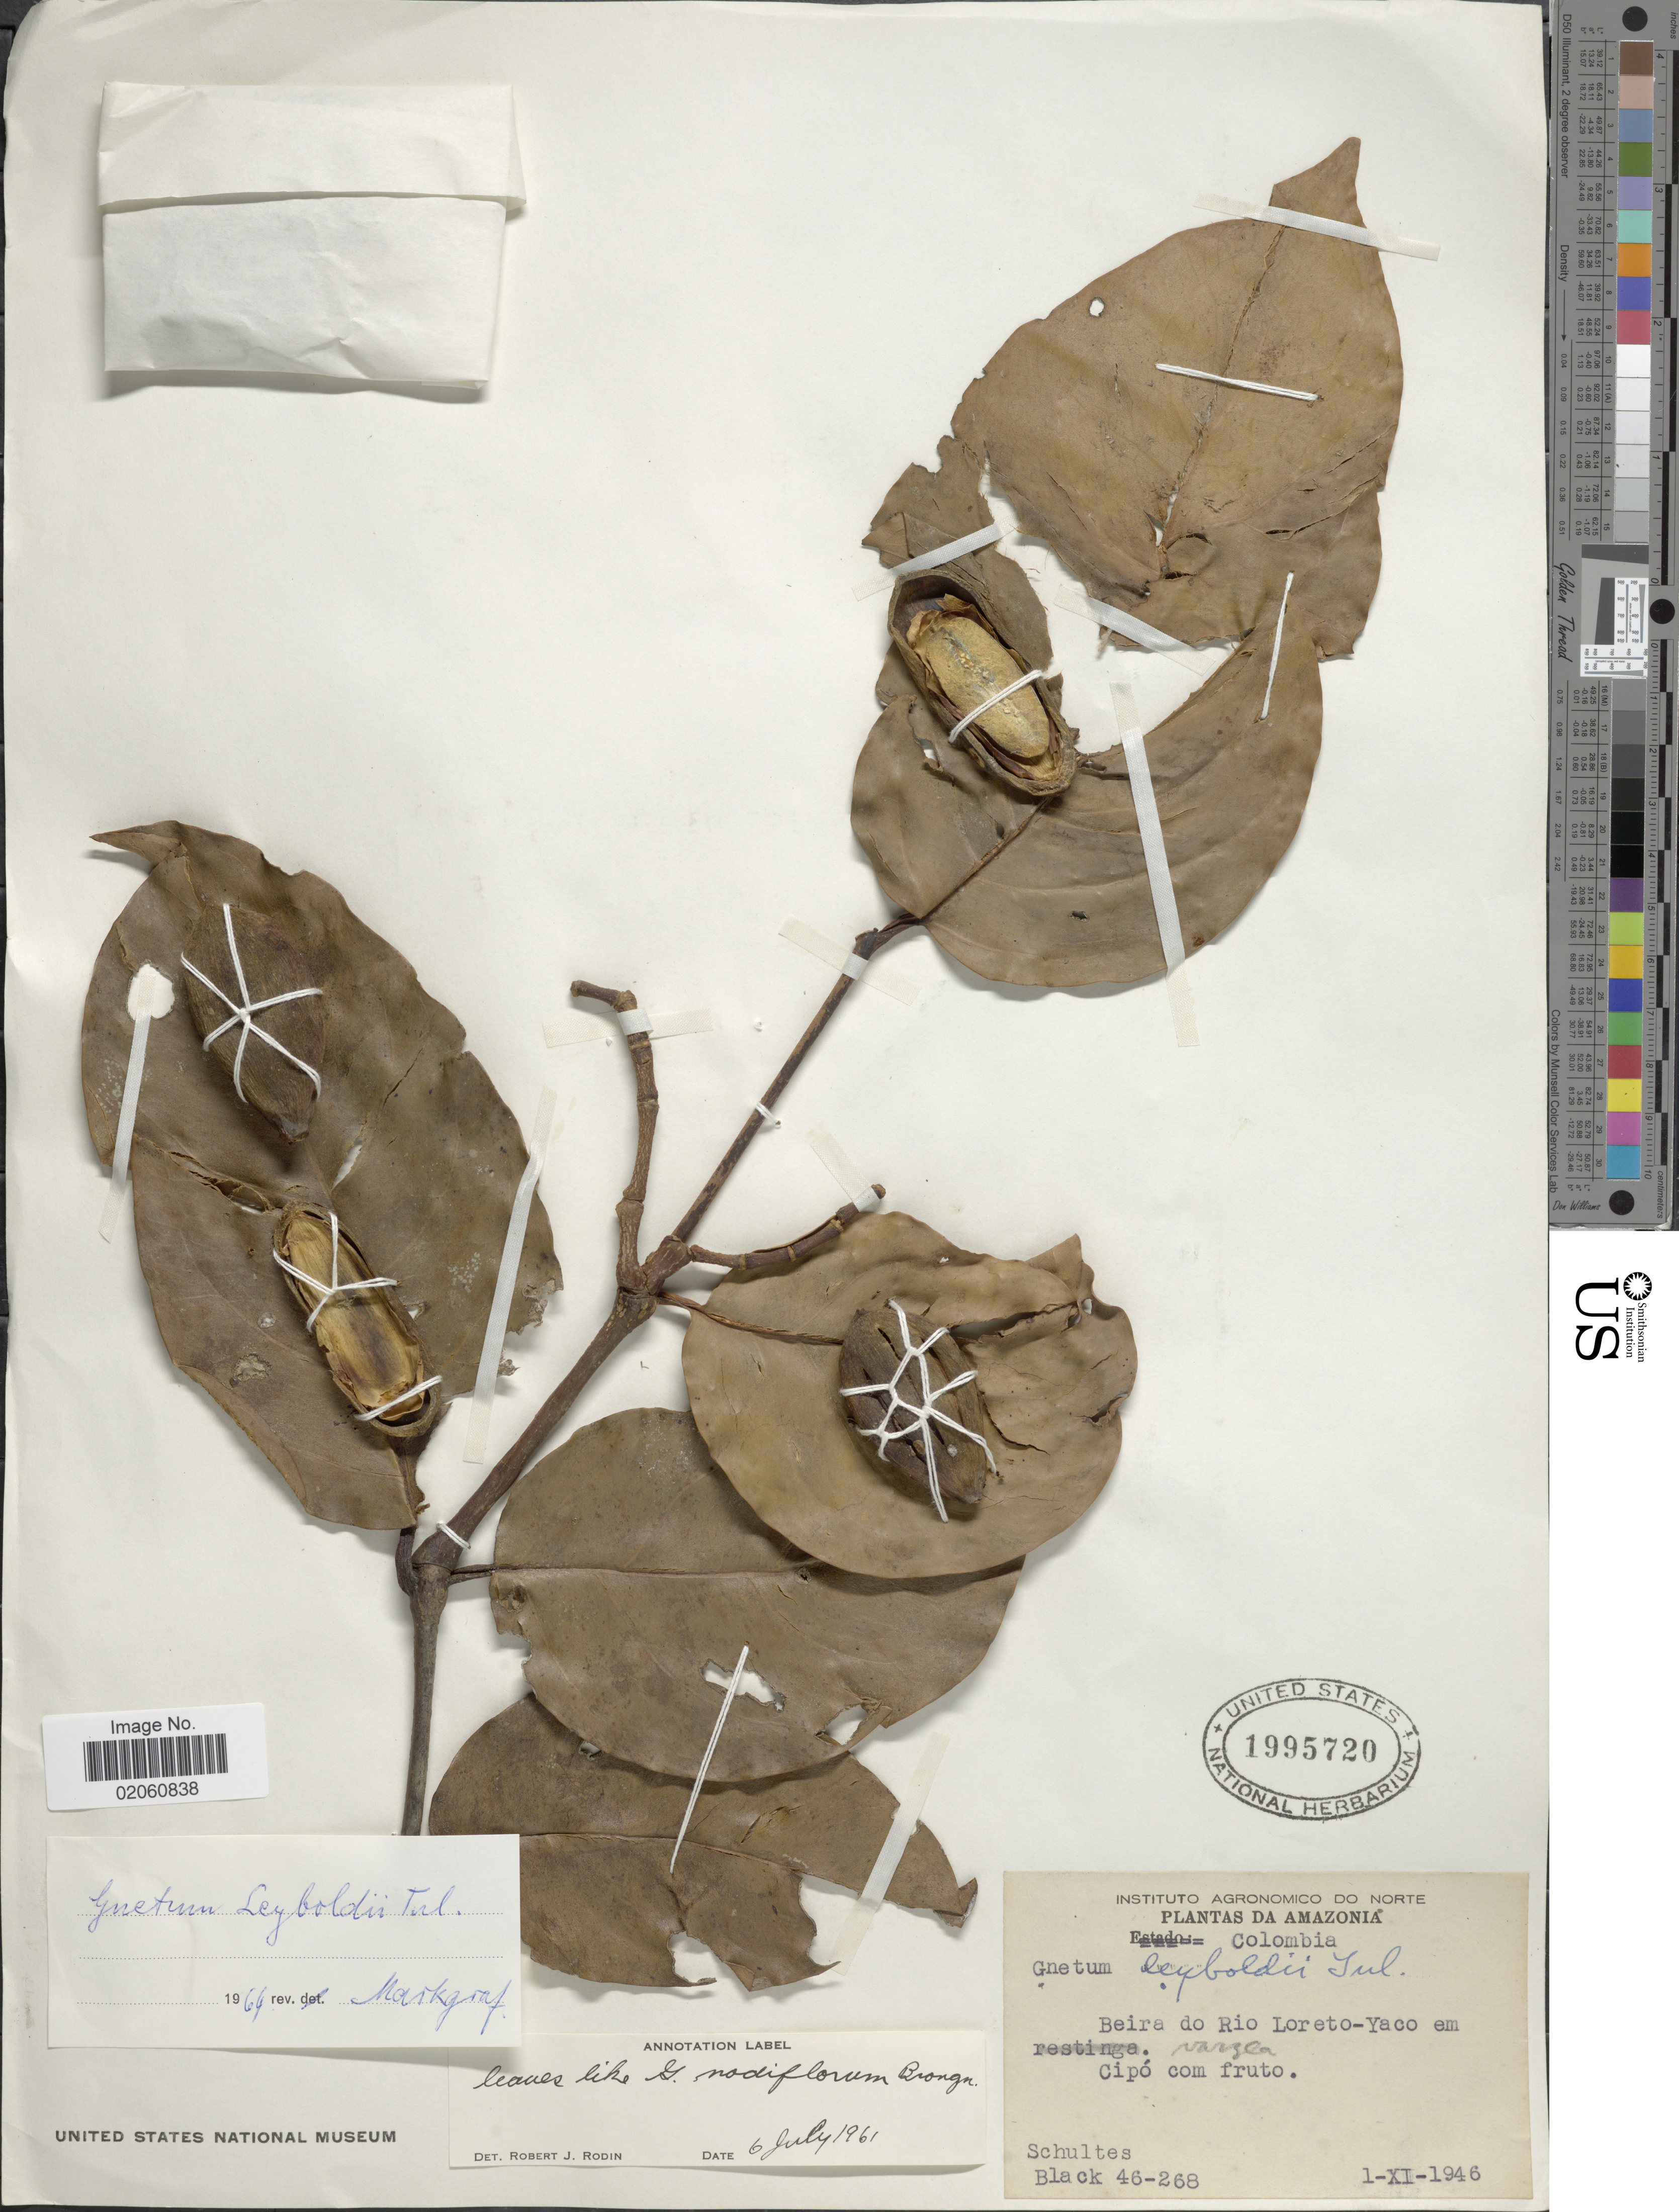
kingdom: Plantae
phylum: Tracheophyta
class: Gnetopsida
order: Gnetales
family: Gnetaceae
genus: Gnetum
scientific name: Gnetum leyboldii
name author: Tul.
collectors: -- Schultes & -- Black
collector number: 46268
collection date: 1946-11-01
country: Colombia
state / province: Amazônas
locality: Da Amazonia, Beira do Rio Loreto-Yaco em varzea, Cipó com fruto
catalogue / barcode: US 1995720